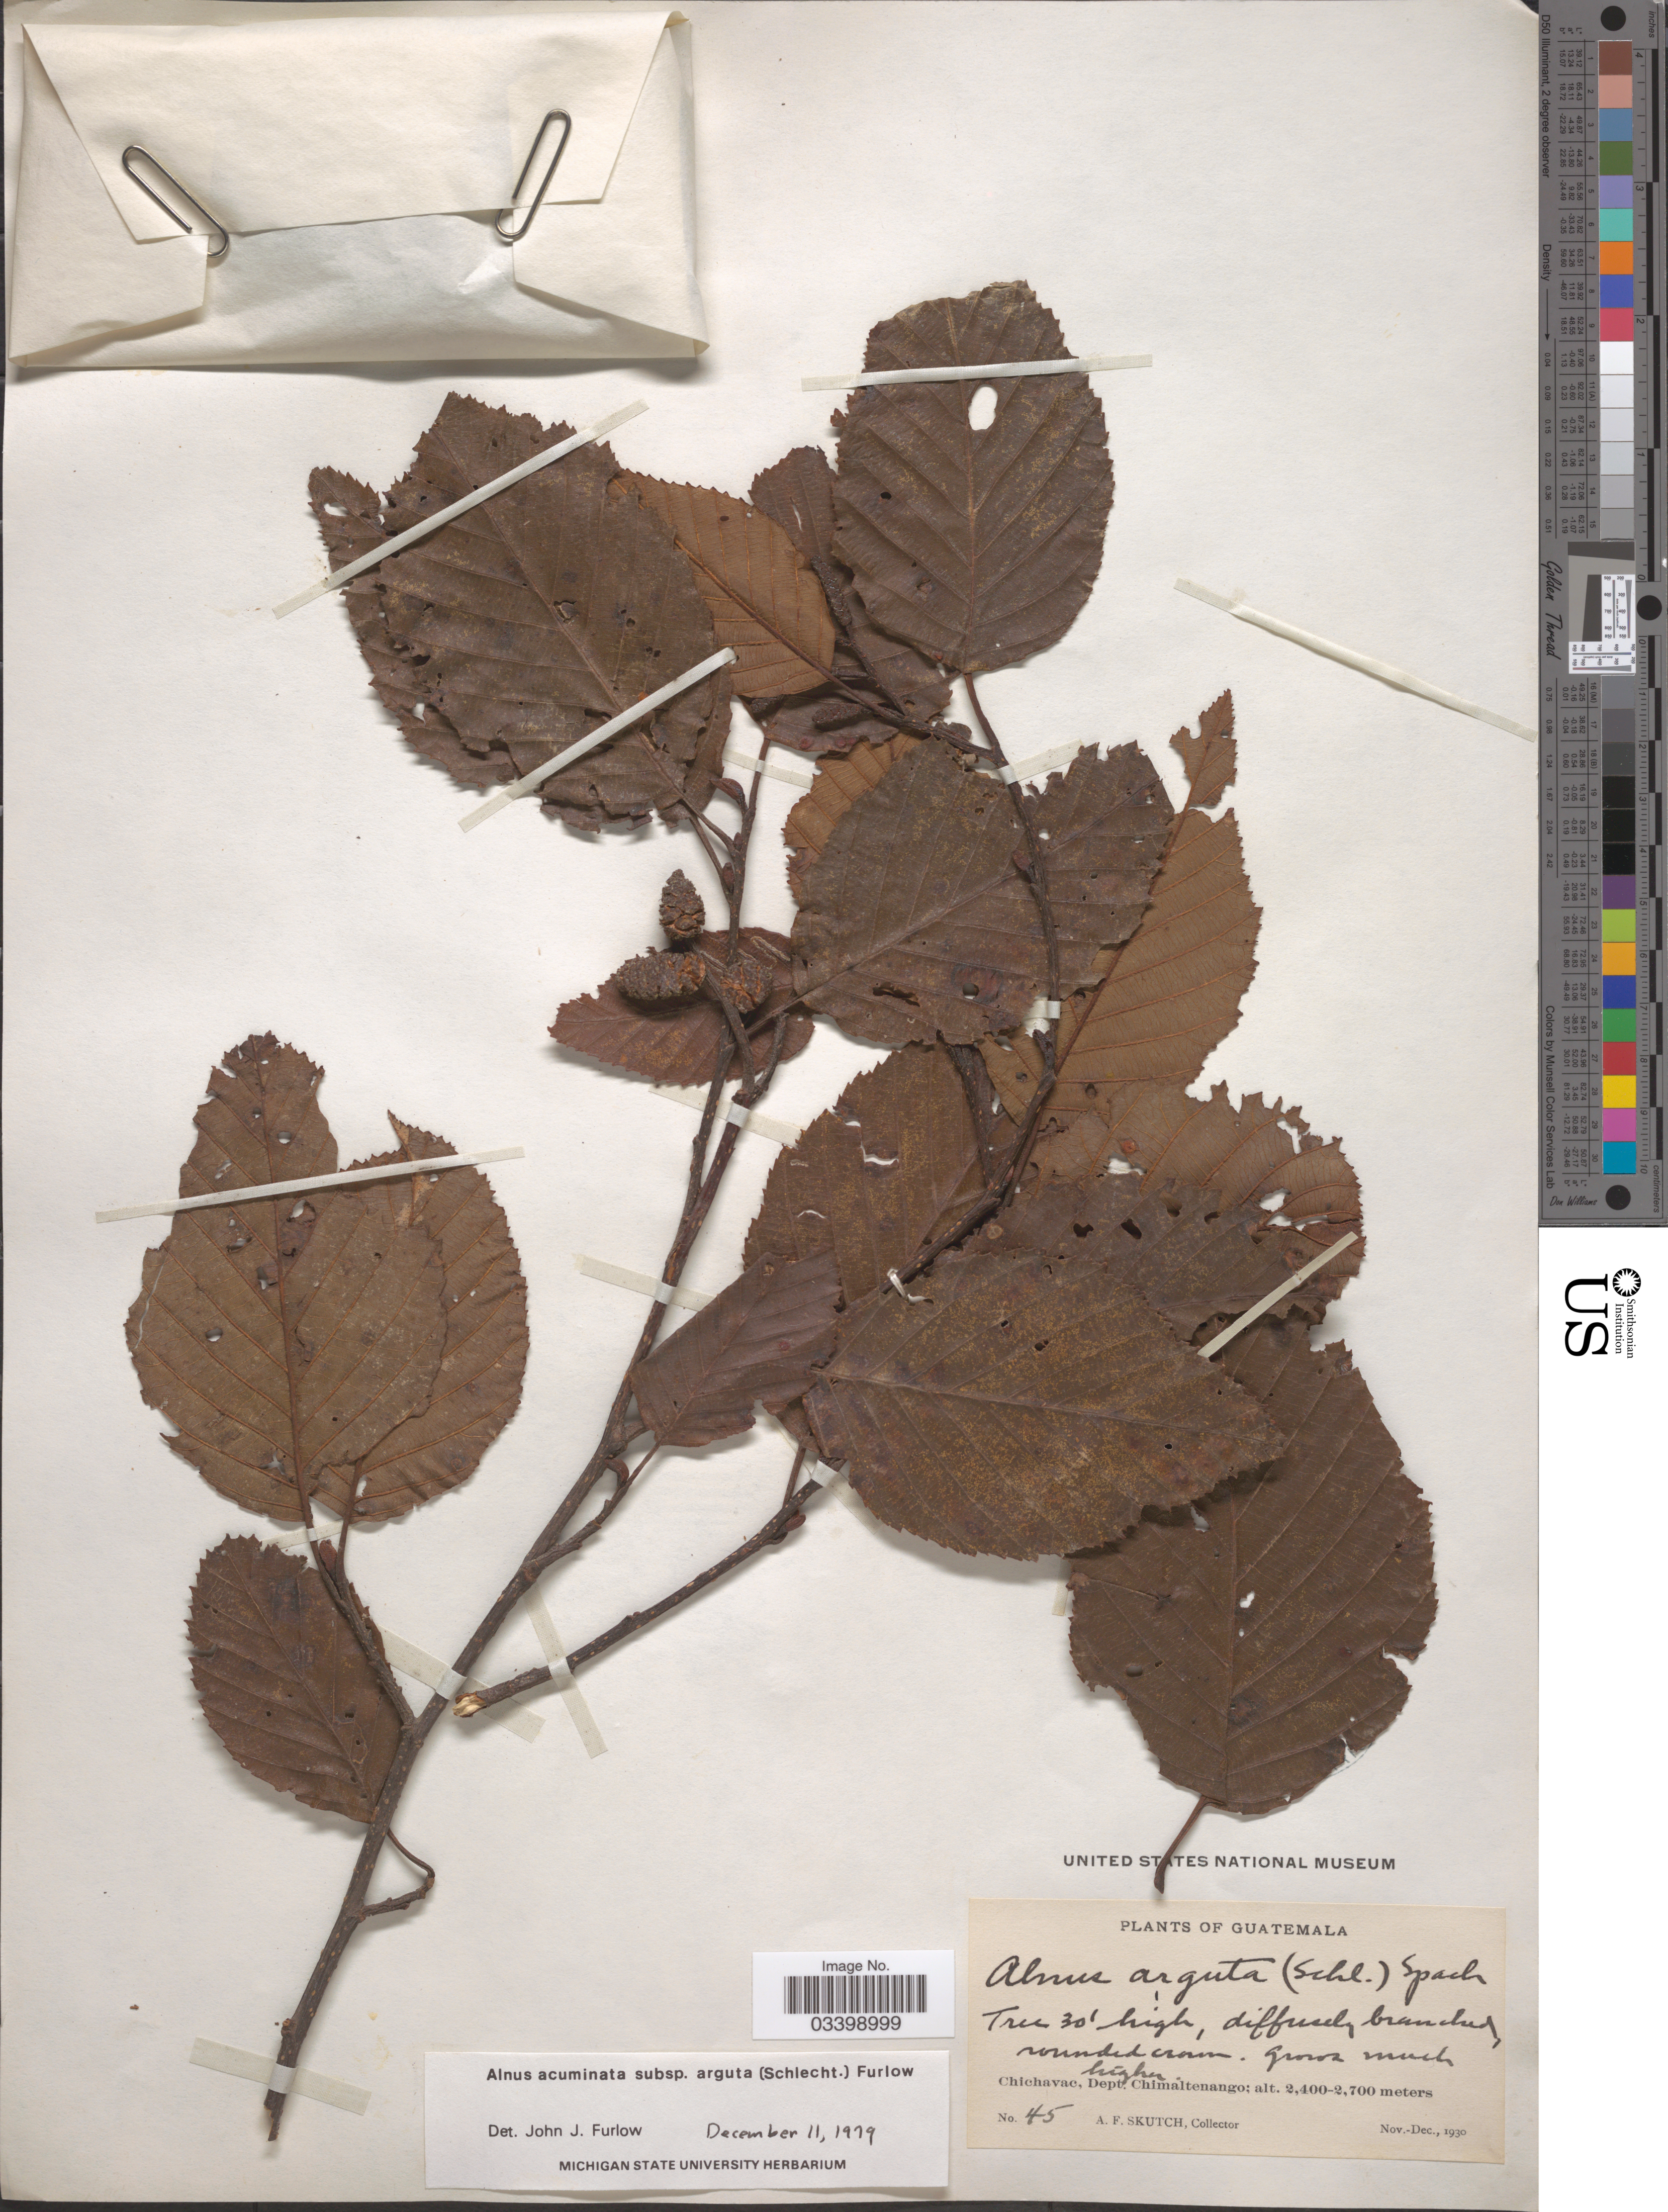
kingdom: Plantae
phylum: Tracheophyta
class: Magnoliopsida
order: Fagales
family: Betulaceae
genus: Alnus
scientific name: Alnus acuminata subsp. arguta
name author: (Schltdl.) Furlow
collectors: A. F. Skutch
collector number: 45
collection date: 1930-11/1930-12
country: Guatemala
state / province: Chimaltenango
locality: Chichavac, Dept. Chimaltenango.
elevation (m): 2400